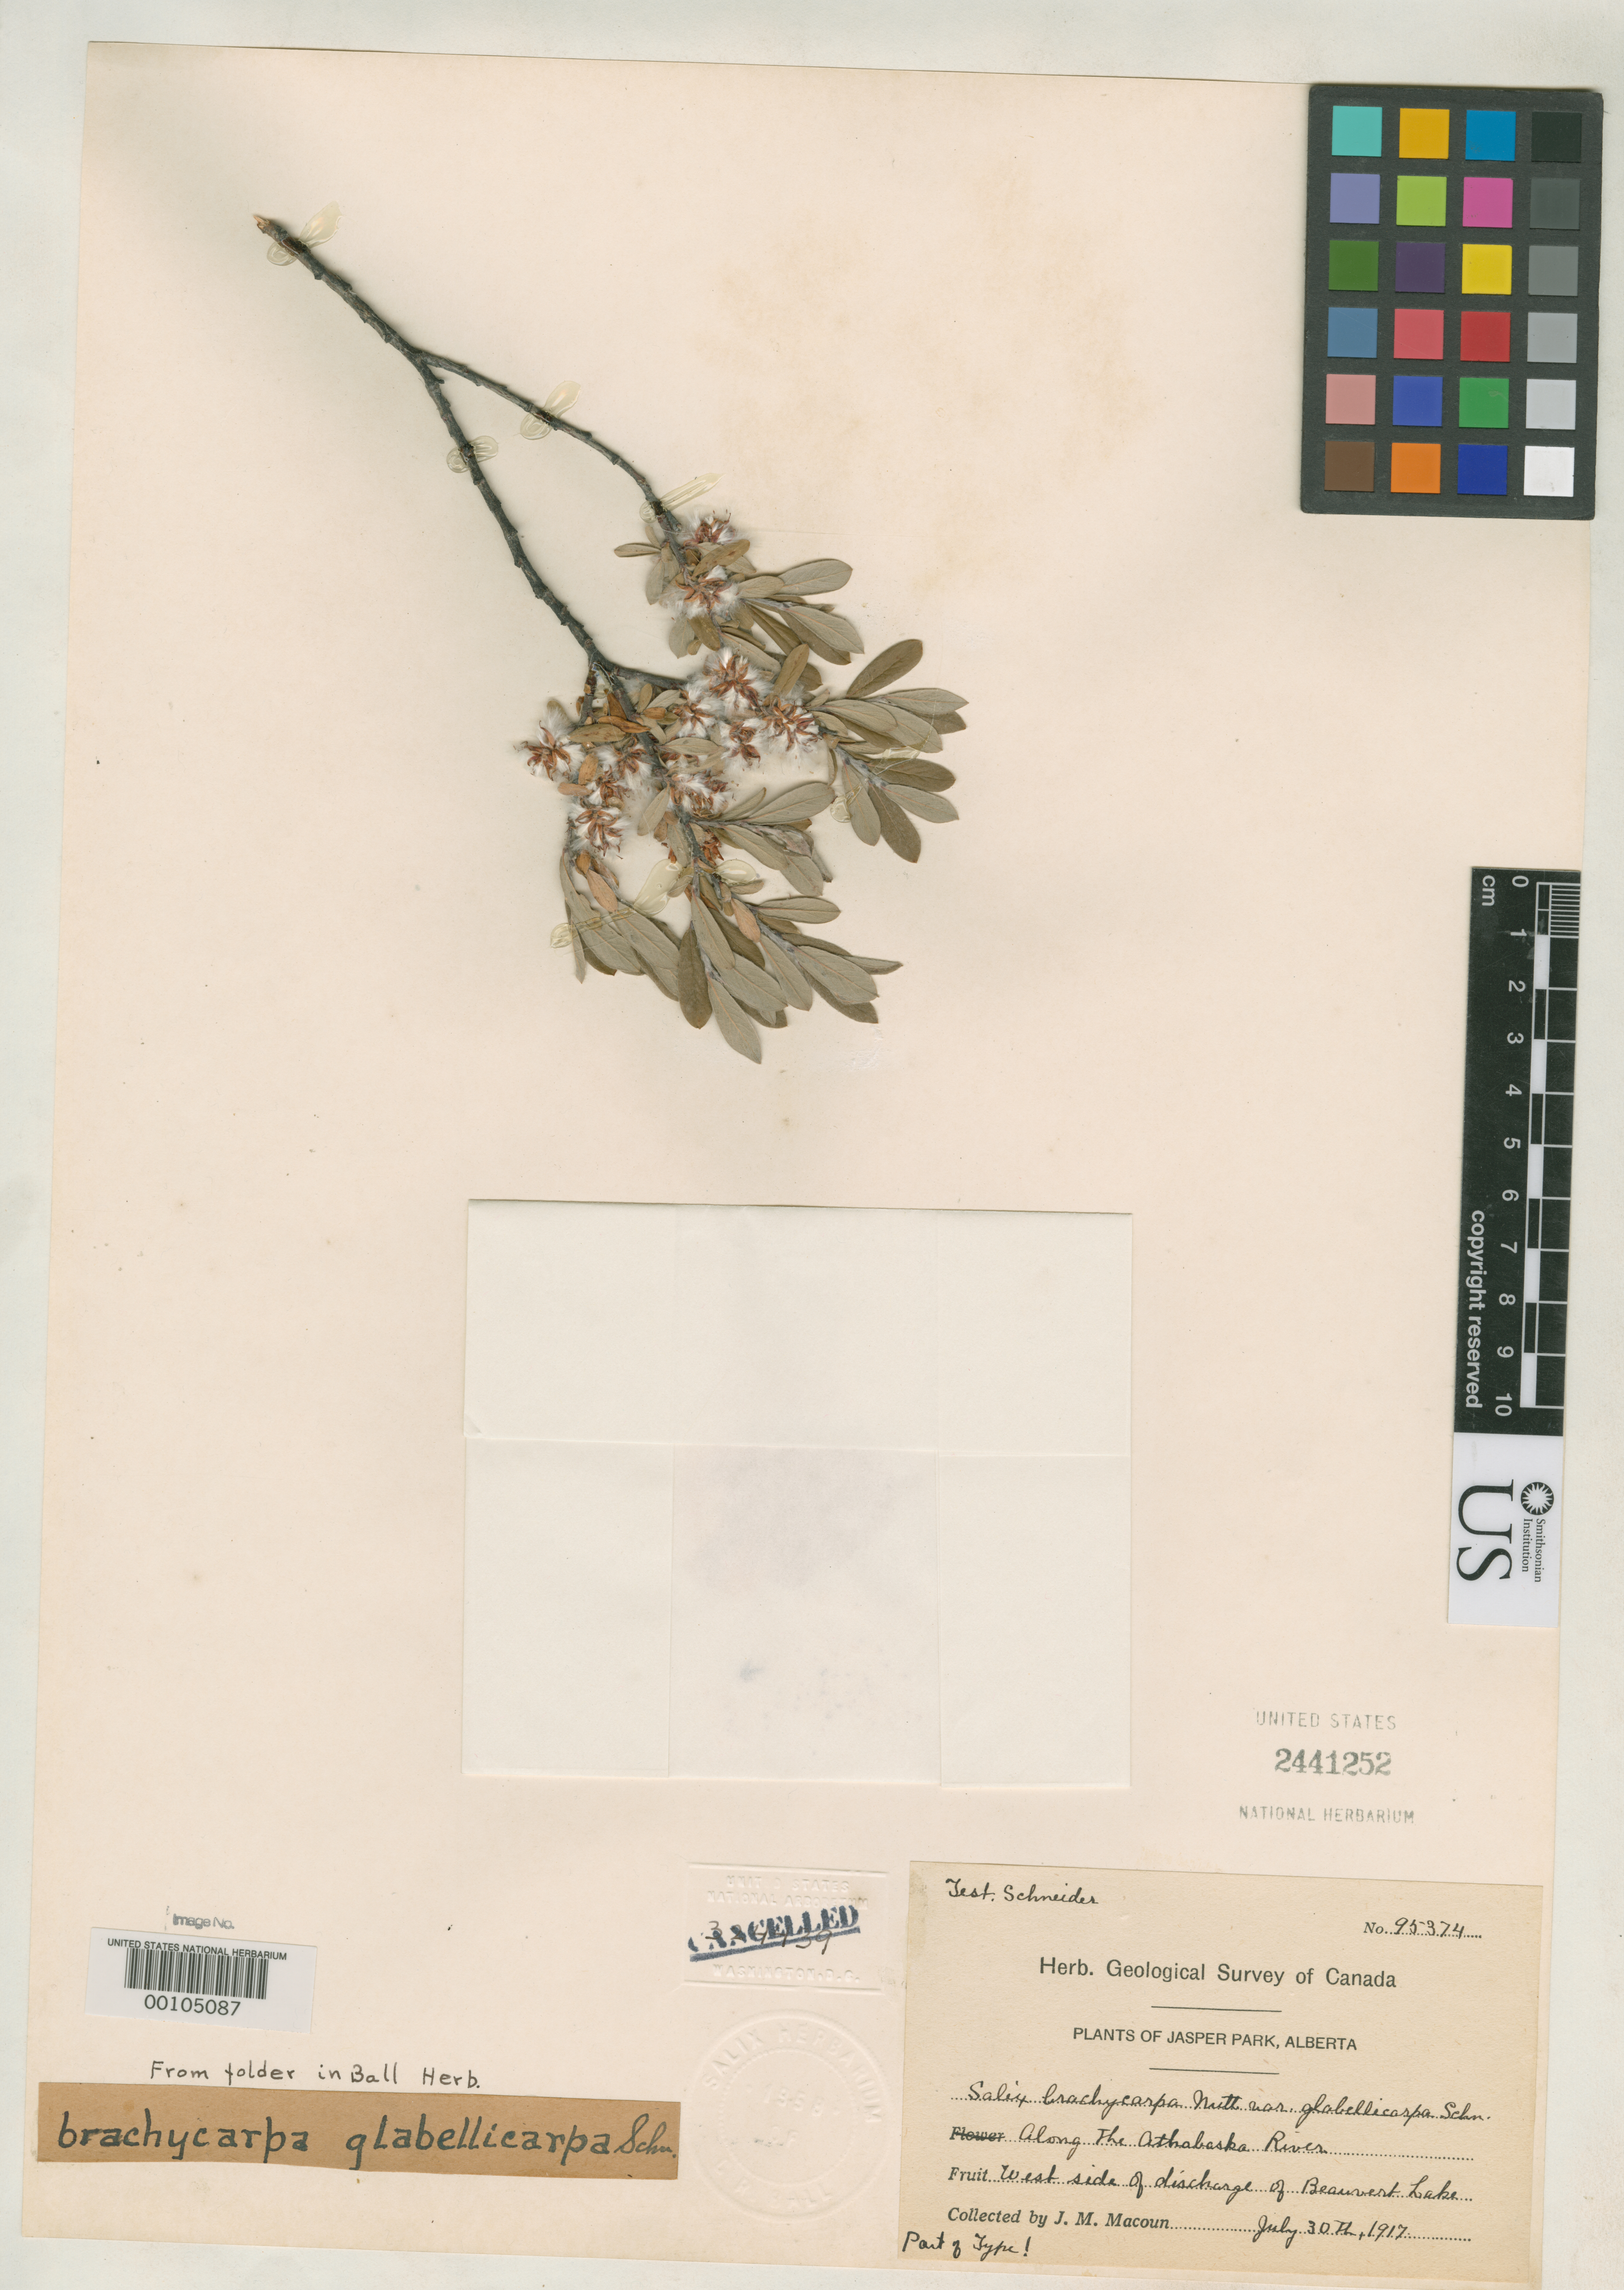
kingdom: Plantae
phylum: Tracheophyta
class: Magnoliopsida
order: Malpighiales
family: Salicaceae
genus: Salix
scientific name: Salix brachycarpa var. glabellicarpa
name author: C.K. Schneid.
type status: Isosyntype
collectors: J. M. Macoun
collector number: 95374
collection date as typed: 30 Jul 1917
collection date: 1917-07-30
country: Canada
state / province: Alberta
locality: Jasper Park.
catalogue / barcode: US 2441252